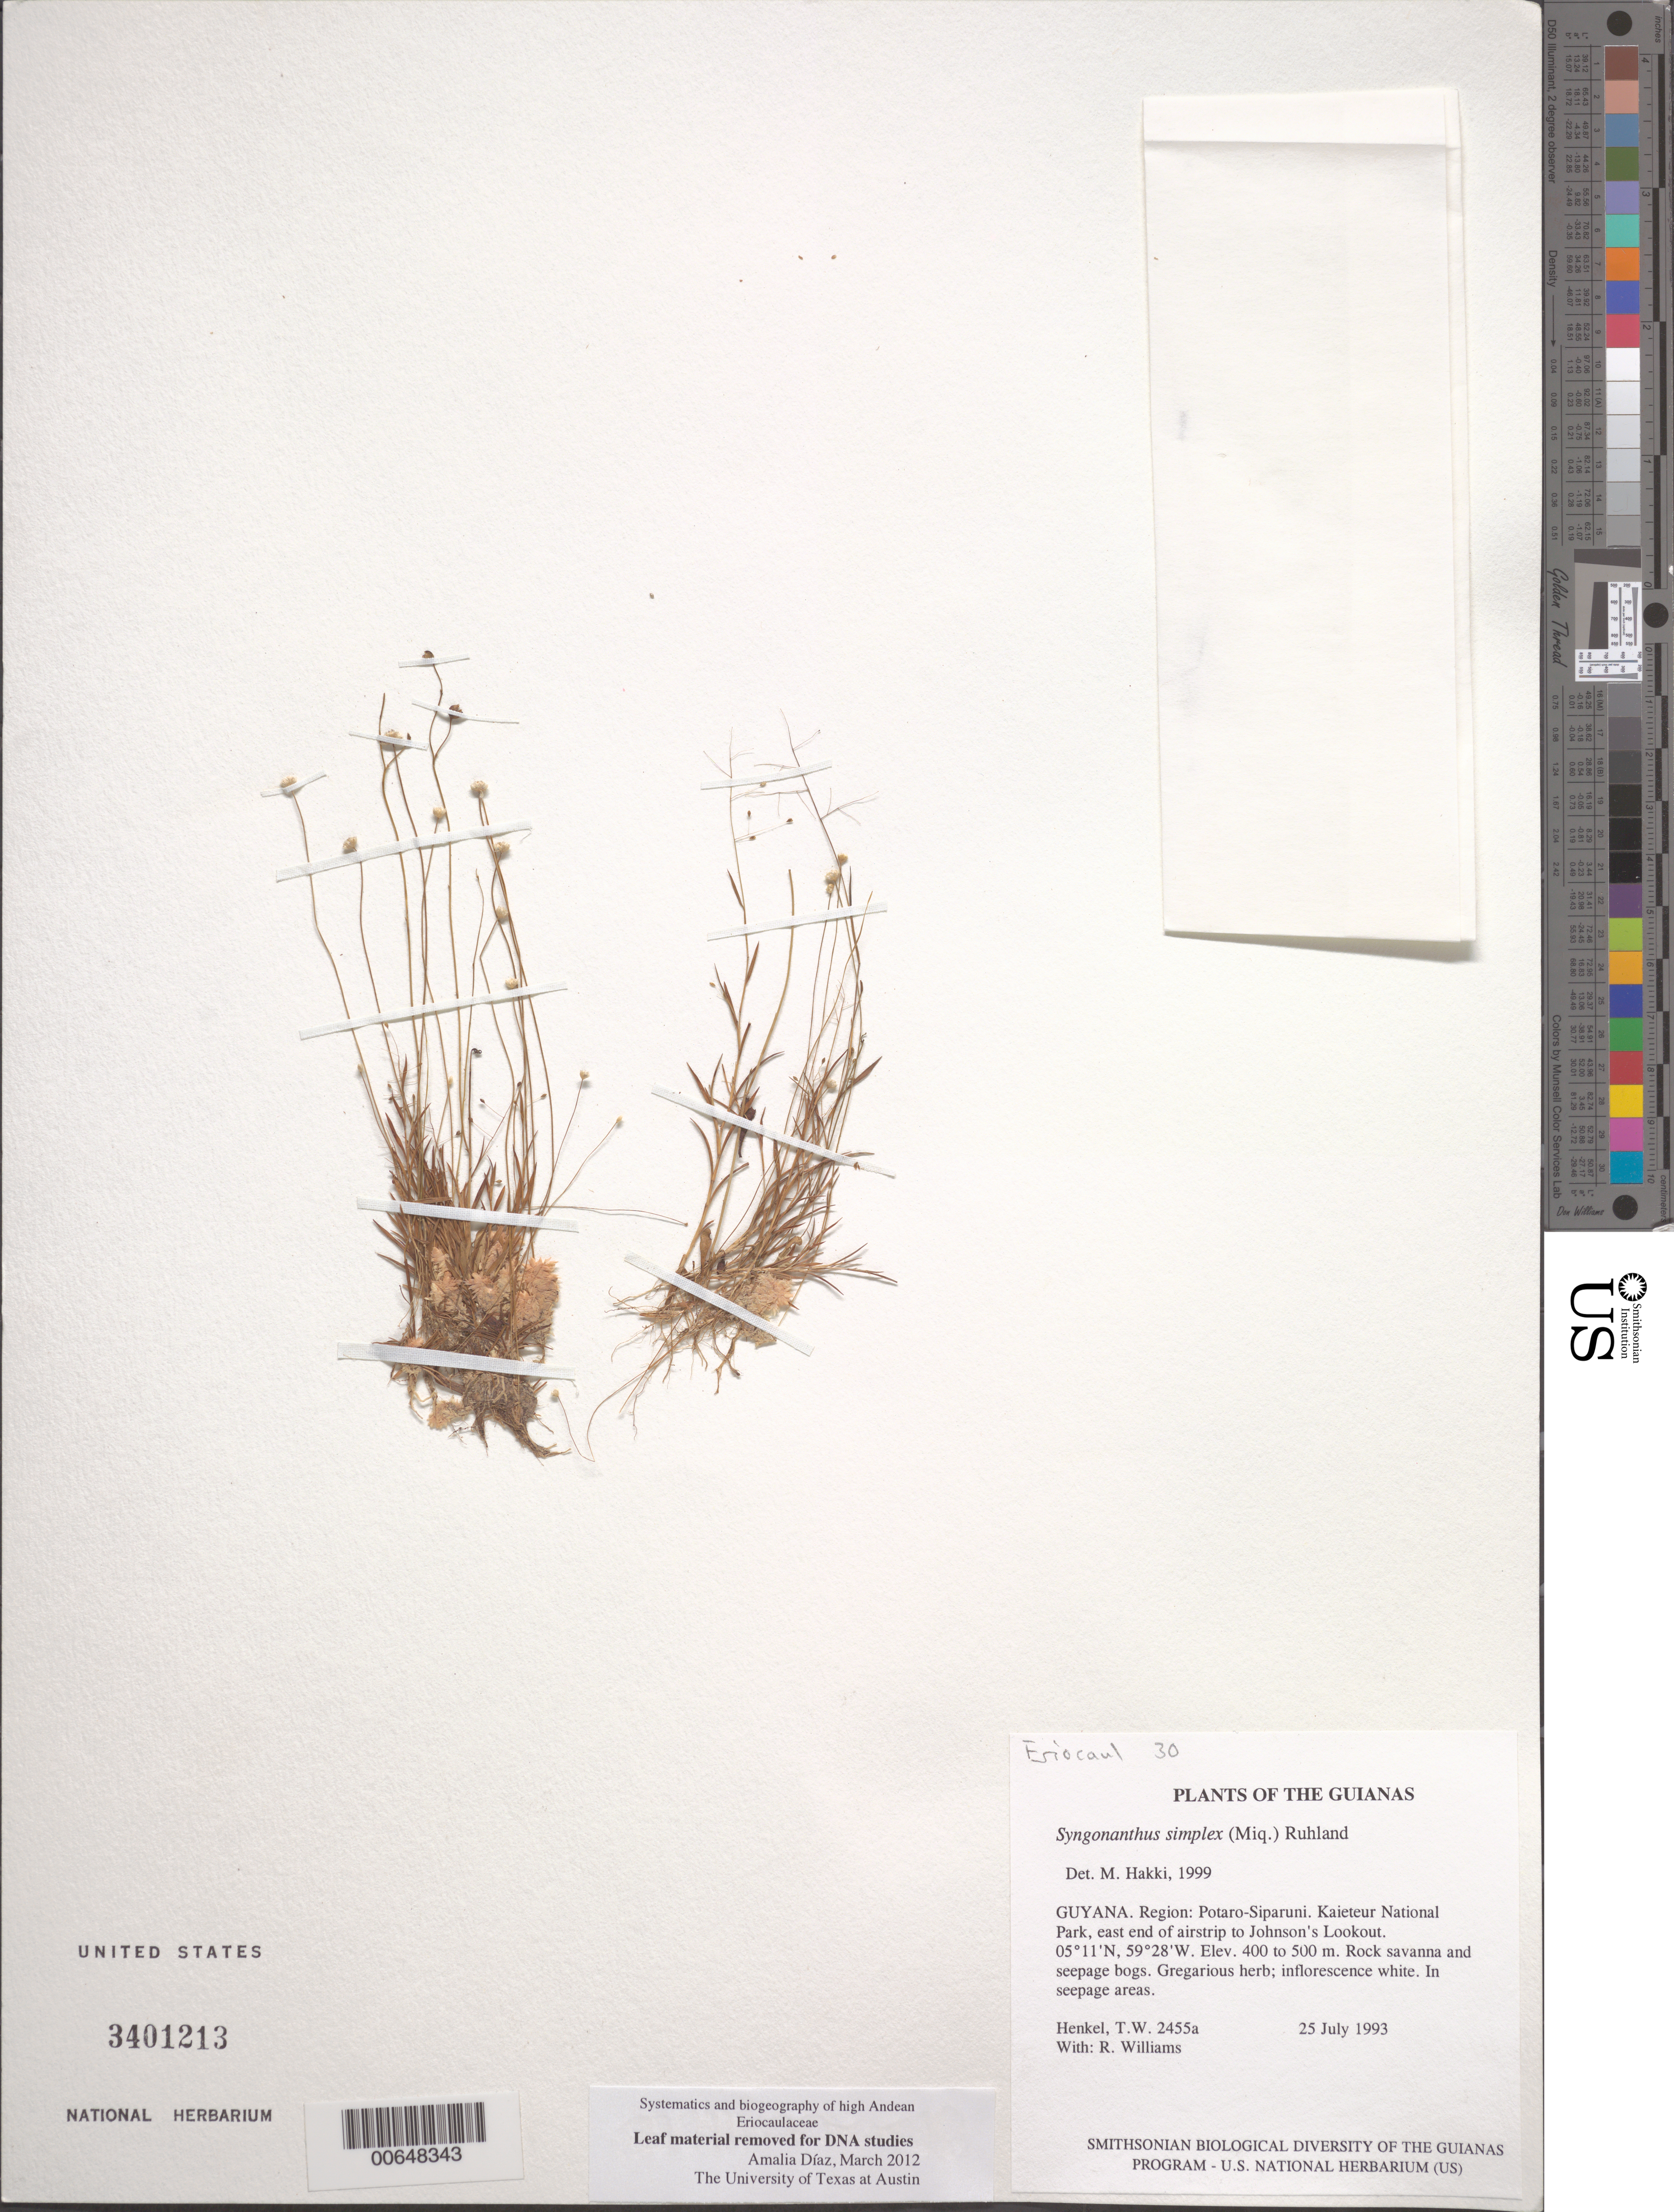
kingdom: Plantae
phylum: Tracheophyta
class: Liliopsida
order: Poales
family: Eriocaulaceae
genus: Syngonanthus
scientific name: Syngonanthus simplex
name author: (Miq.) Ruiz & Pav.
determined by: Hakki, M. J.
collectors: T. Henkel & R. Williams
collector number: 2455 a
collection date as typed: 25 July 1993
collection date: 1993-07-25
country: Guyana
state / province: Potaro-Siparuni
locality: Kaieteur National Park, east end of airstrip to Johnson's Lookout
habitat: Rock savanna and seepage bogs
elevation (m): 400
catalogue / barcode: US 3401213